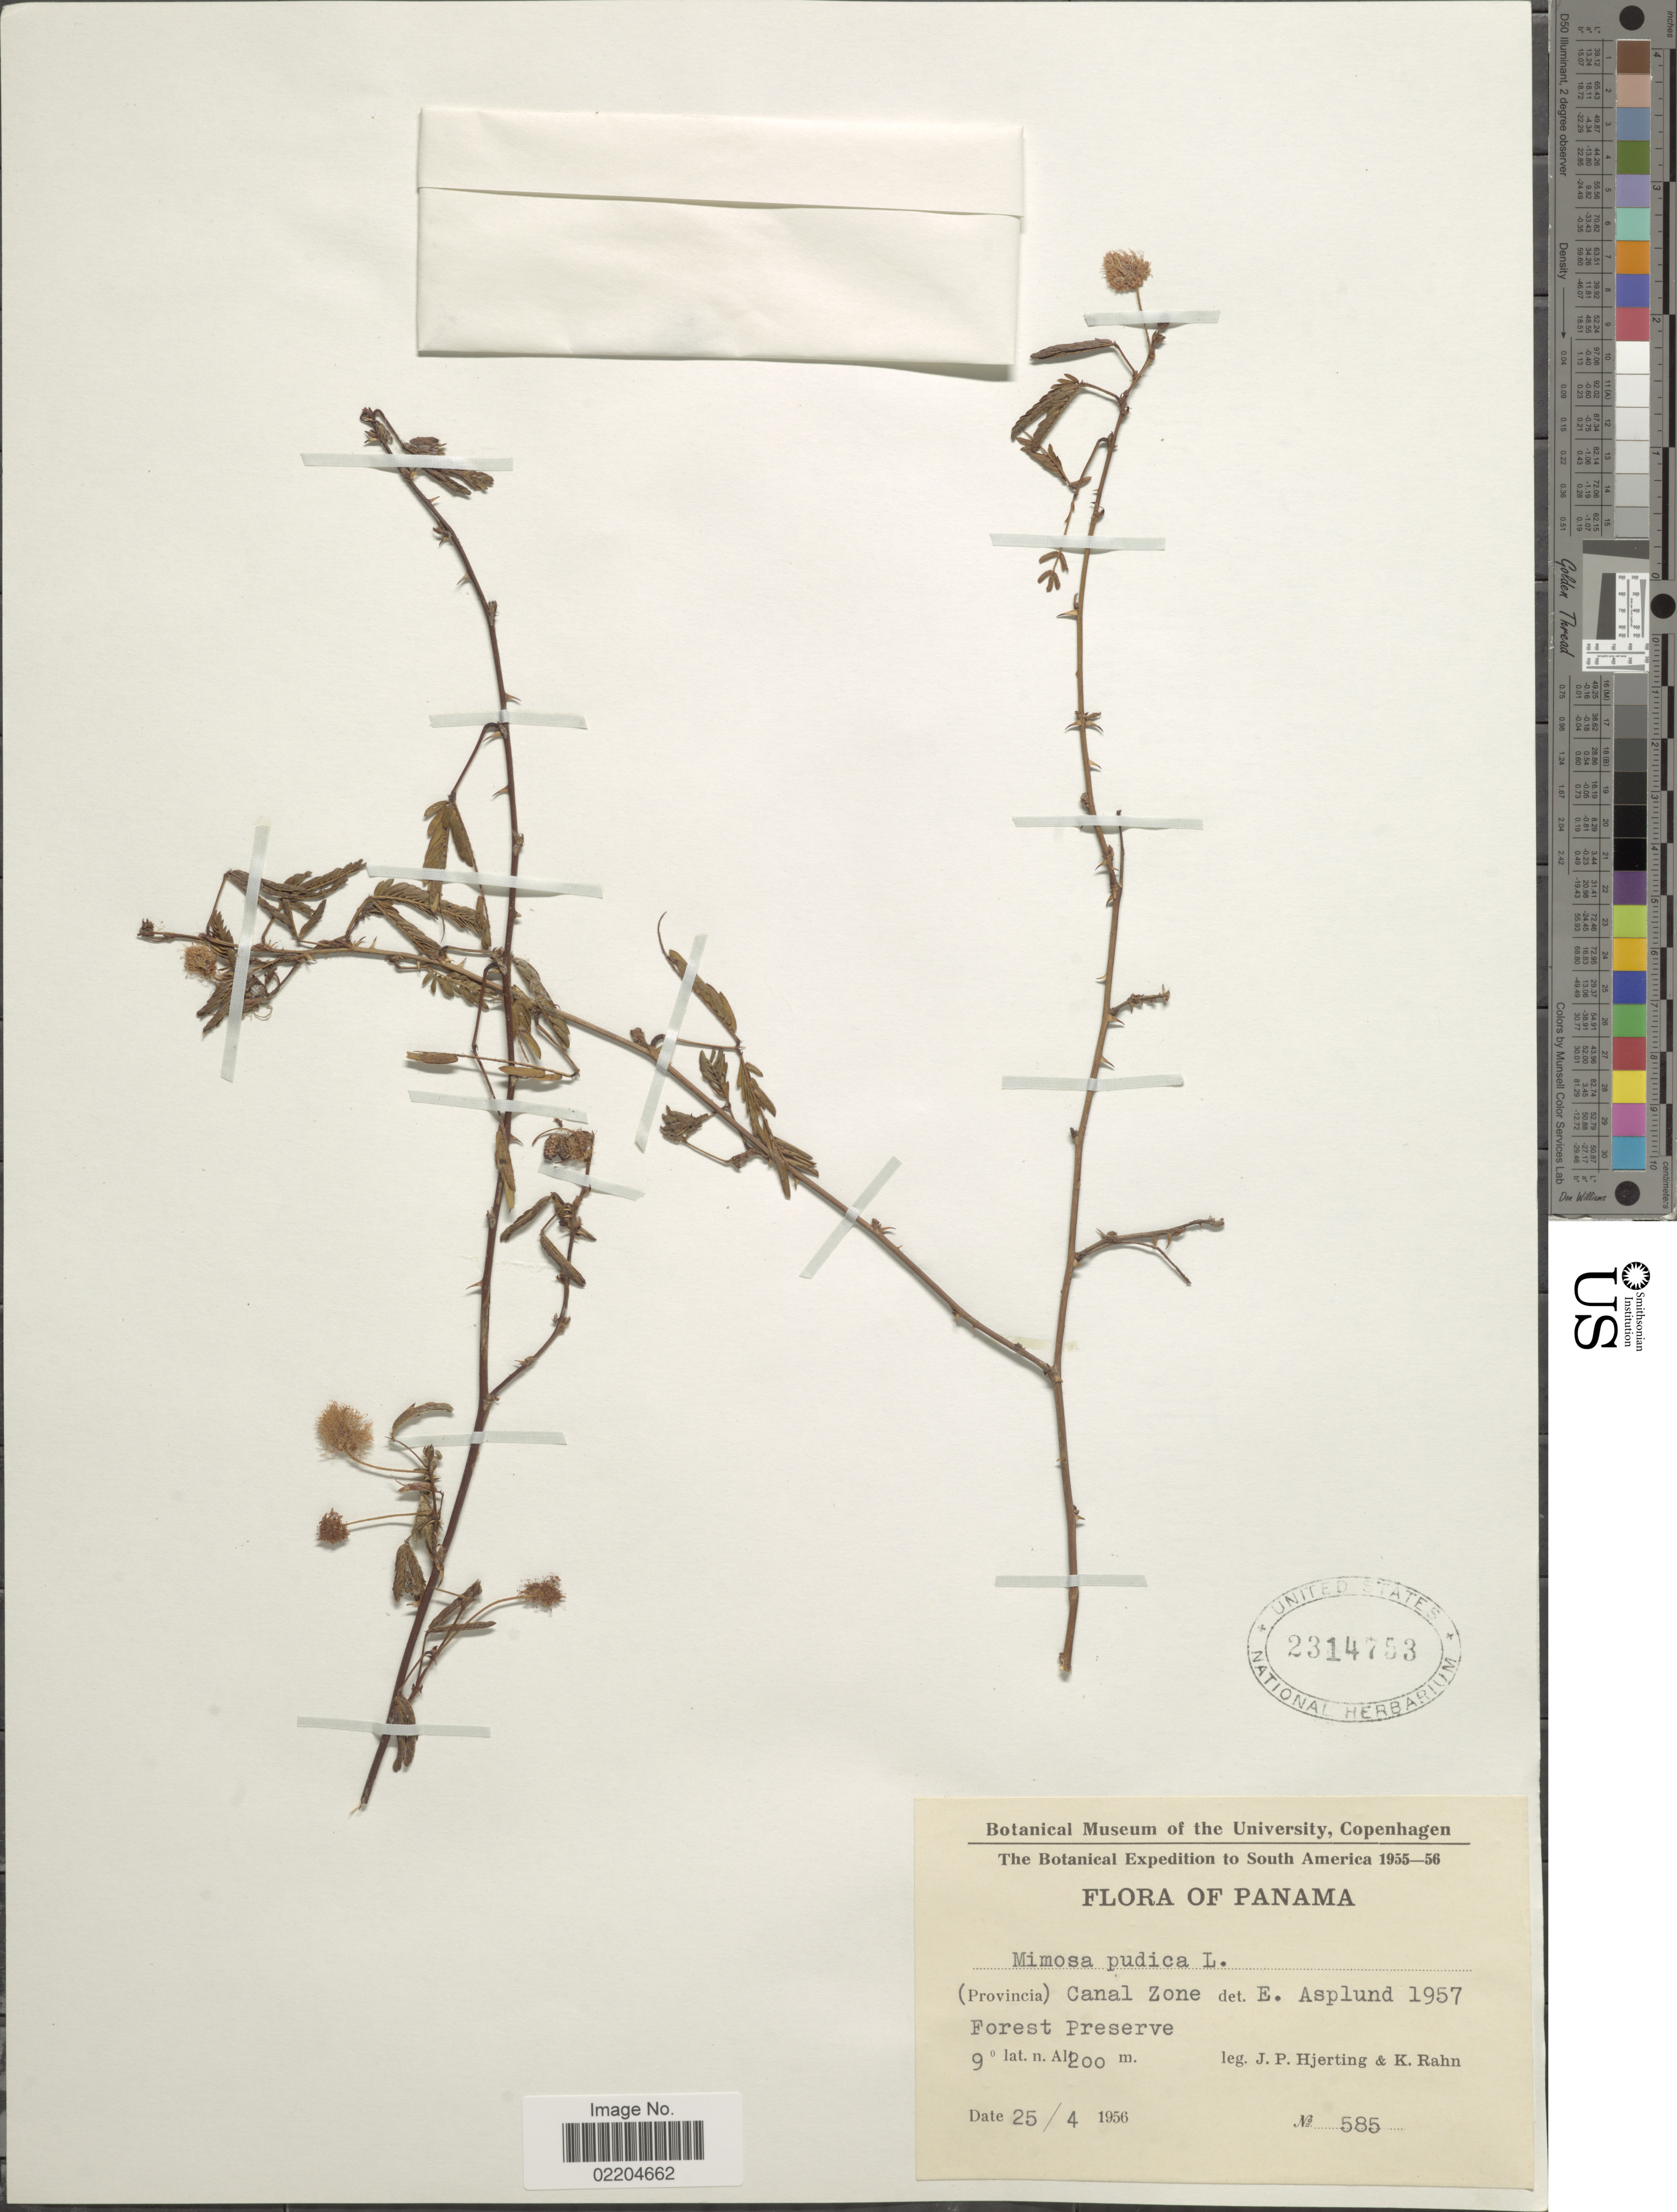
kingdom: Plantae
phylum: Tracheophyta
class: Magnoliopsida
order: Fabales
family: Fabaceae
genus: Mimosa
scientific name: Mimosa pudica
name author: L.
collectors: J. P. Hjerting & K. Rahn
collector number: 585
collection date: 1956-04-25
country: Panama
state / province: Colón / Panamá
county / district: Canal Zone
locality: Canal Zone. Forest Preserve.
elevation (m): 200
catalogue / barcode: US 2314753